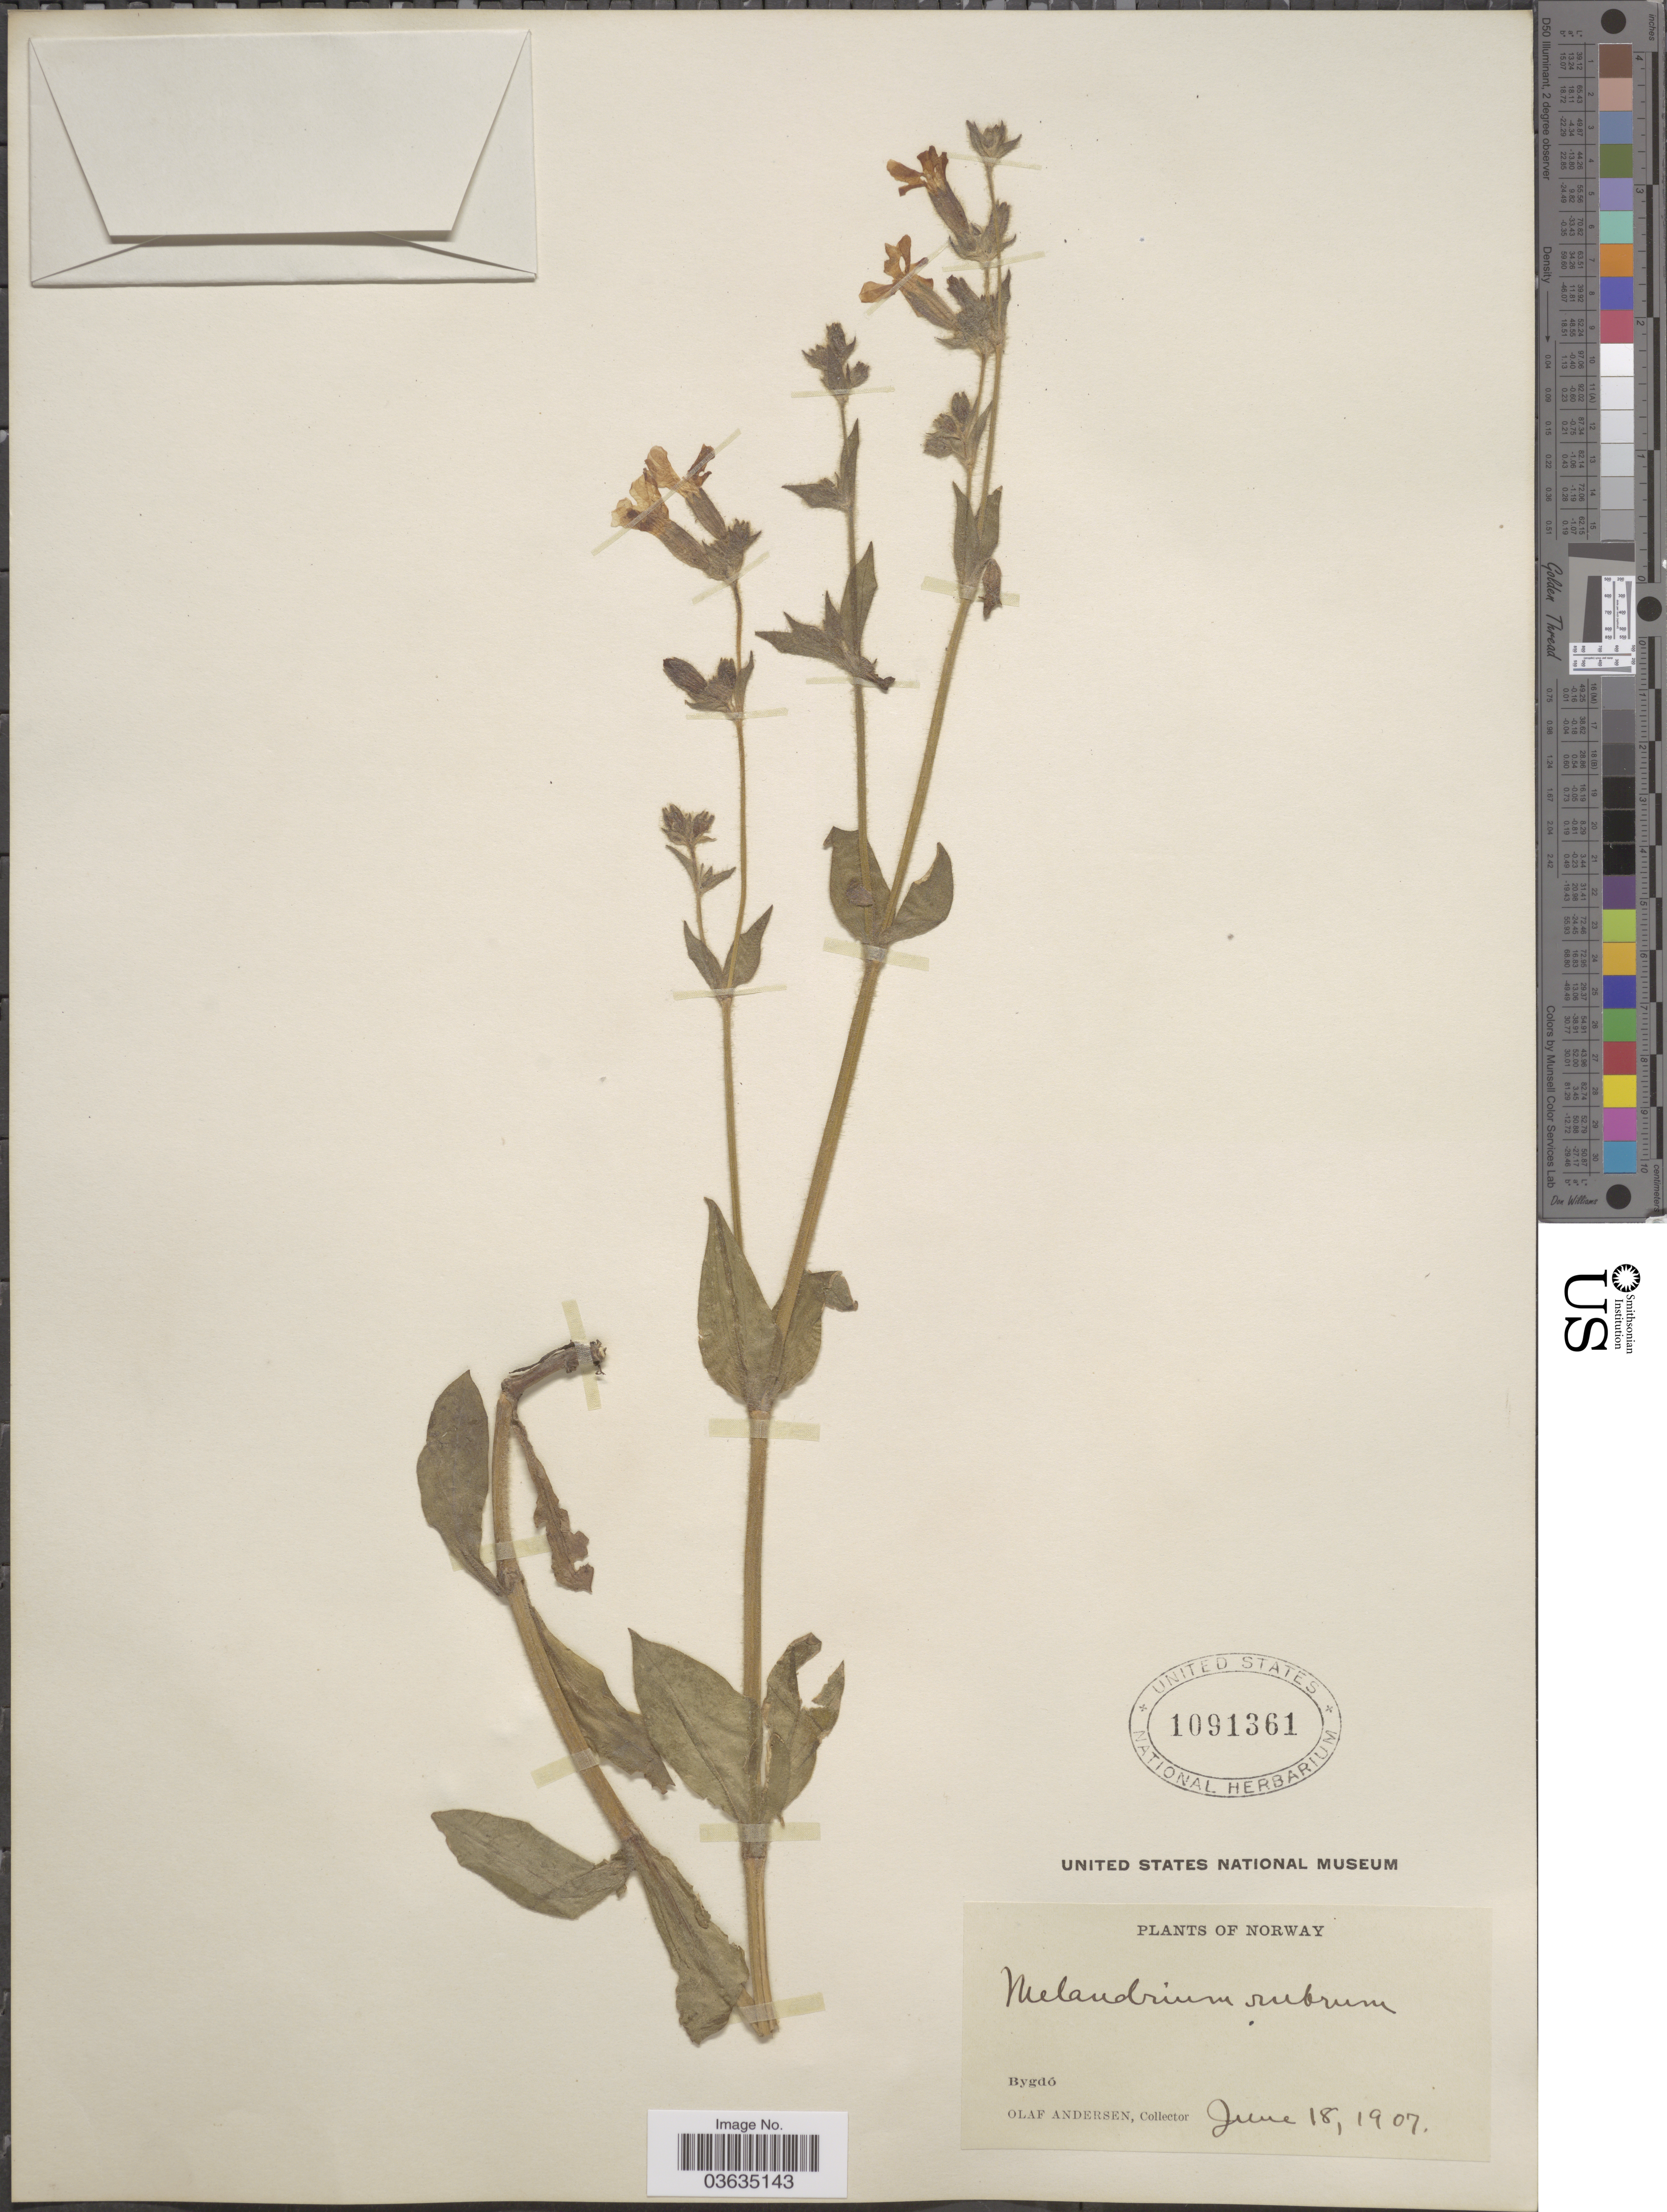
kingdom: Plantae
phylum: Tracheophyta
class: Magnoliopsida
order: Caryophyllales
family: Caryophyllaceae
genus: Silene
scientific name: Silene dioica subsp. dioica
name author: (L.) Clairv.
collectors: O. Andersen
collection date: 1907-06-18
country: Norway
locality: Bygdó.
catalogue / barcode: US 1091361